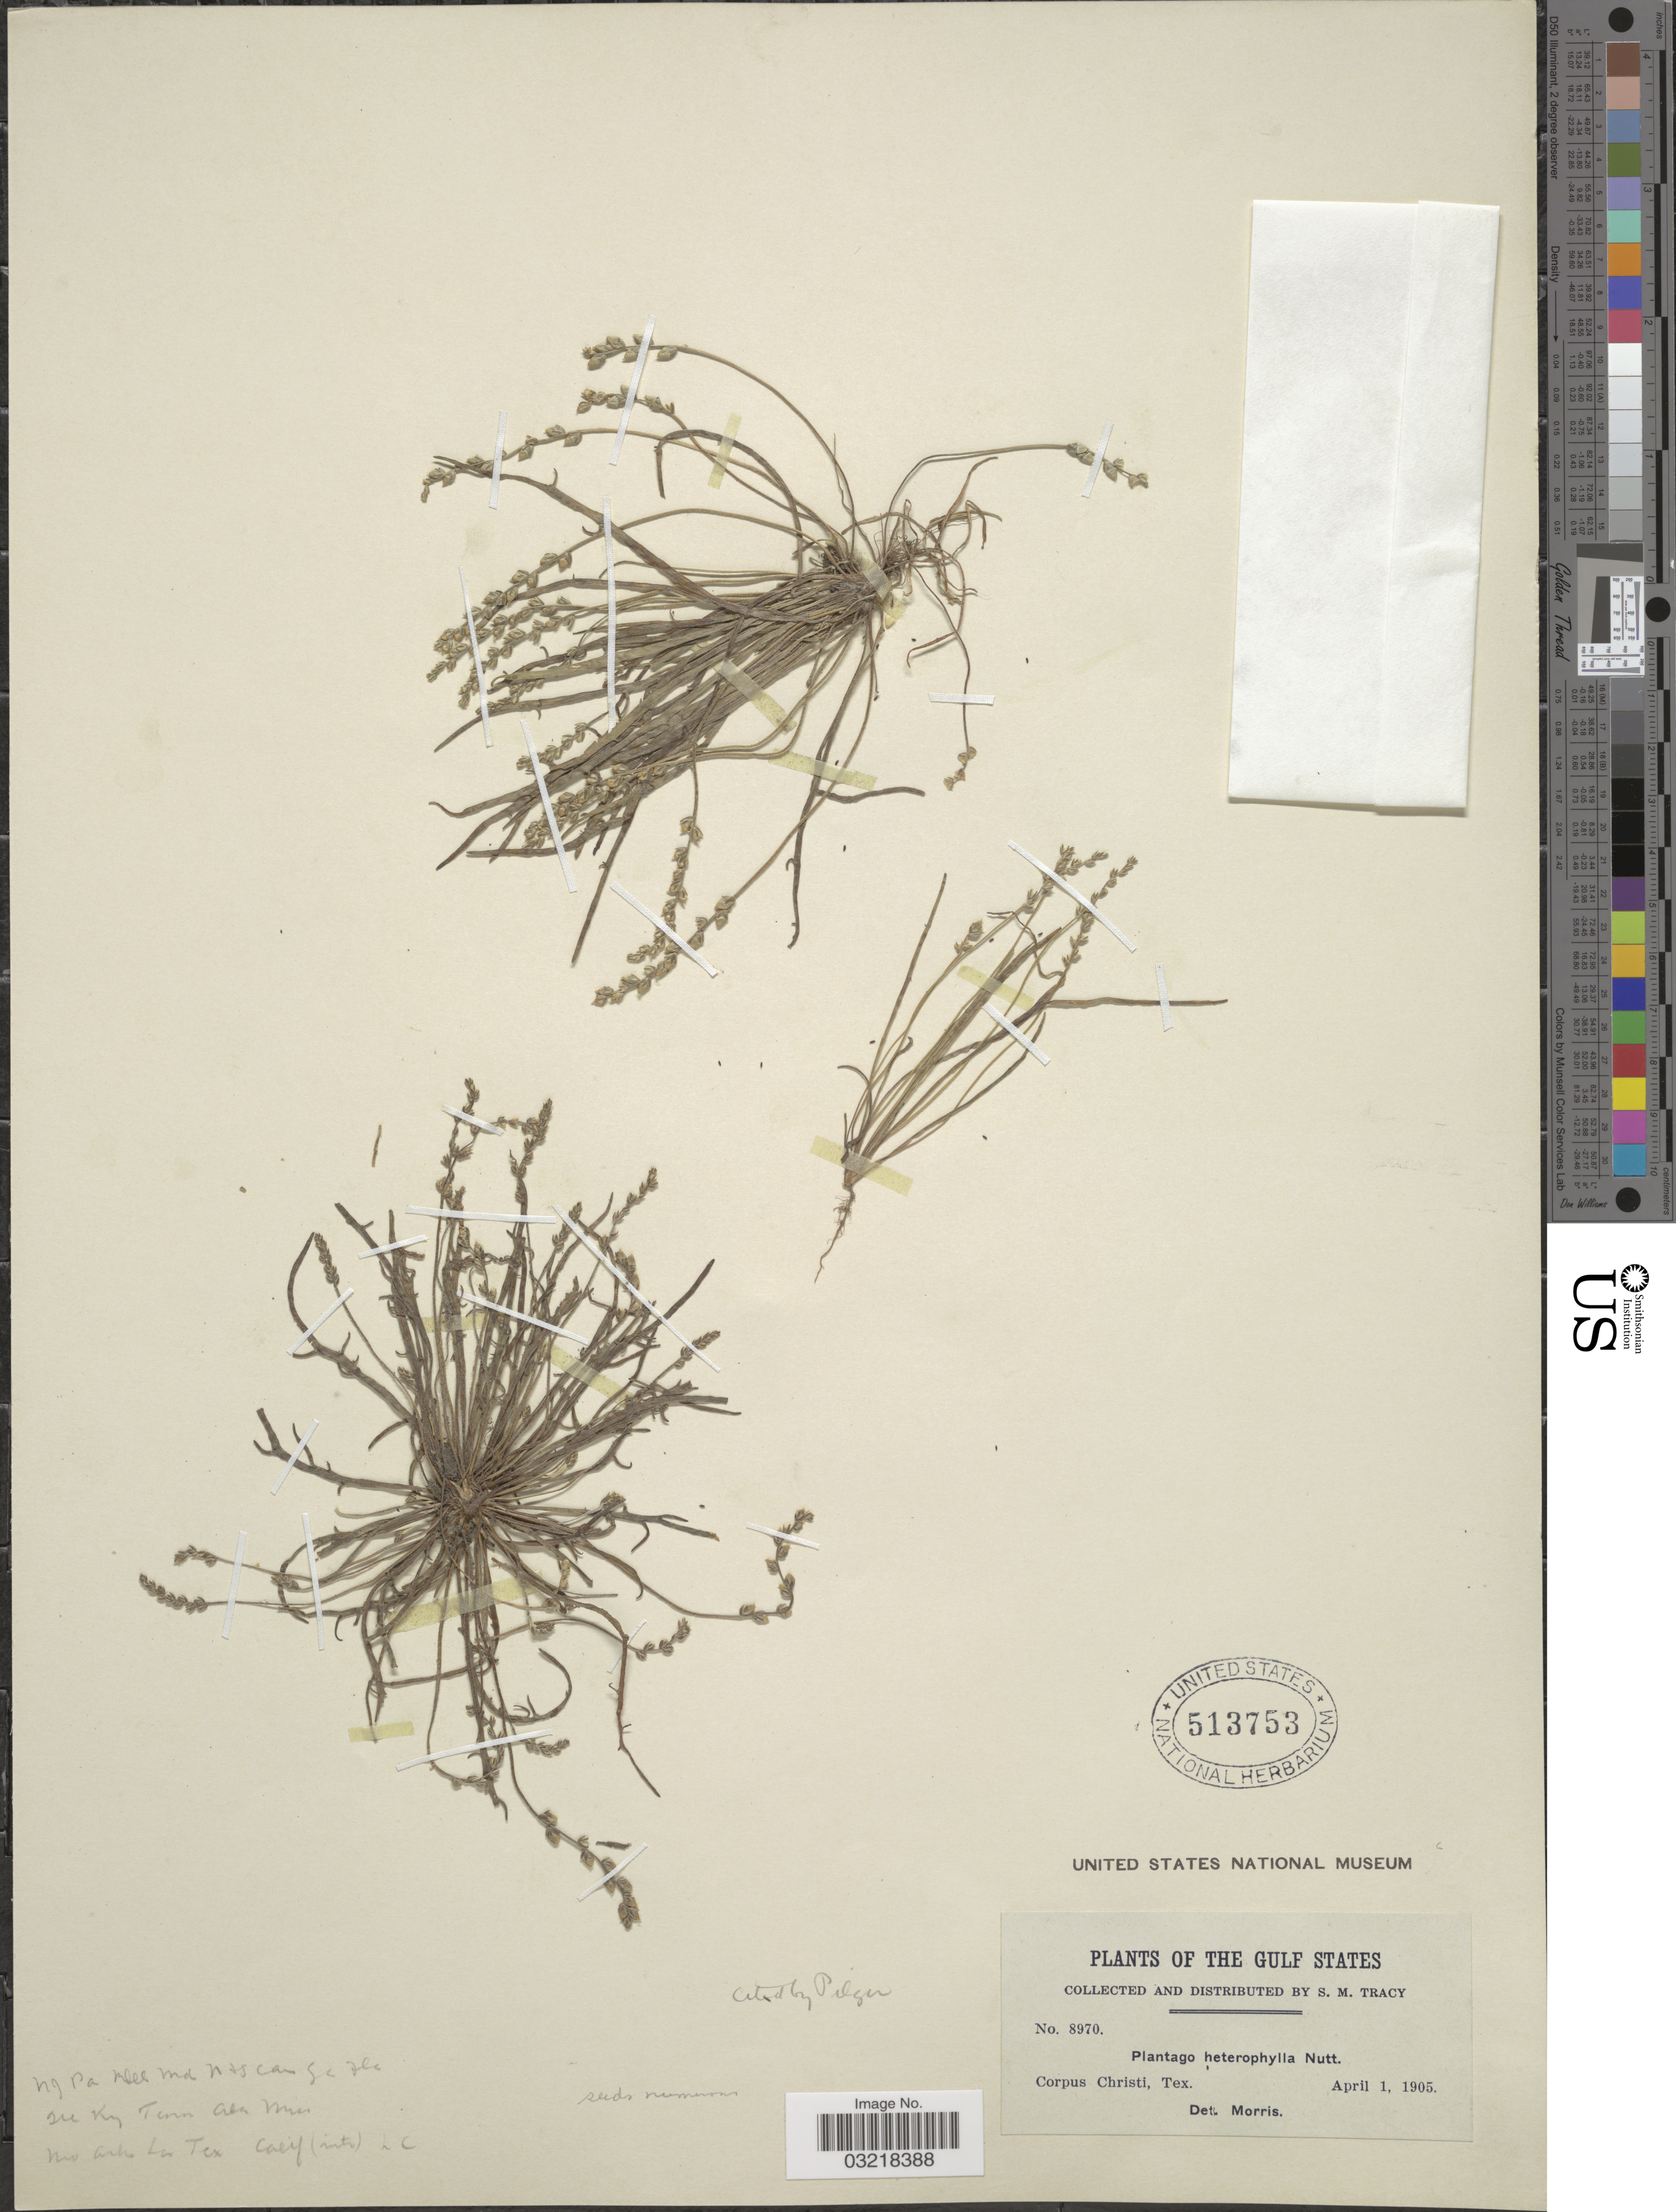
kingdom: Plantae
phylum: Tracheophyta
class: Magnoliopsida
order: Lamiales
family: Plantaginaceae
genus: Plantago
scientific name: Plantago heterophylla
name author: Nutt.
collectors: S. M. Tracy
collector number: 8970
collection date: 1905-04-01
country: United States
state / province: Texas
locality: The Gulf States. Corpus Christi.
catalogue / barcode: US 513753